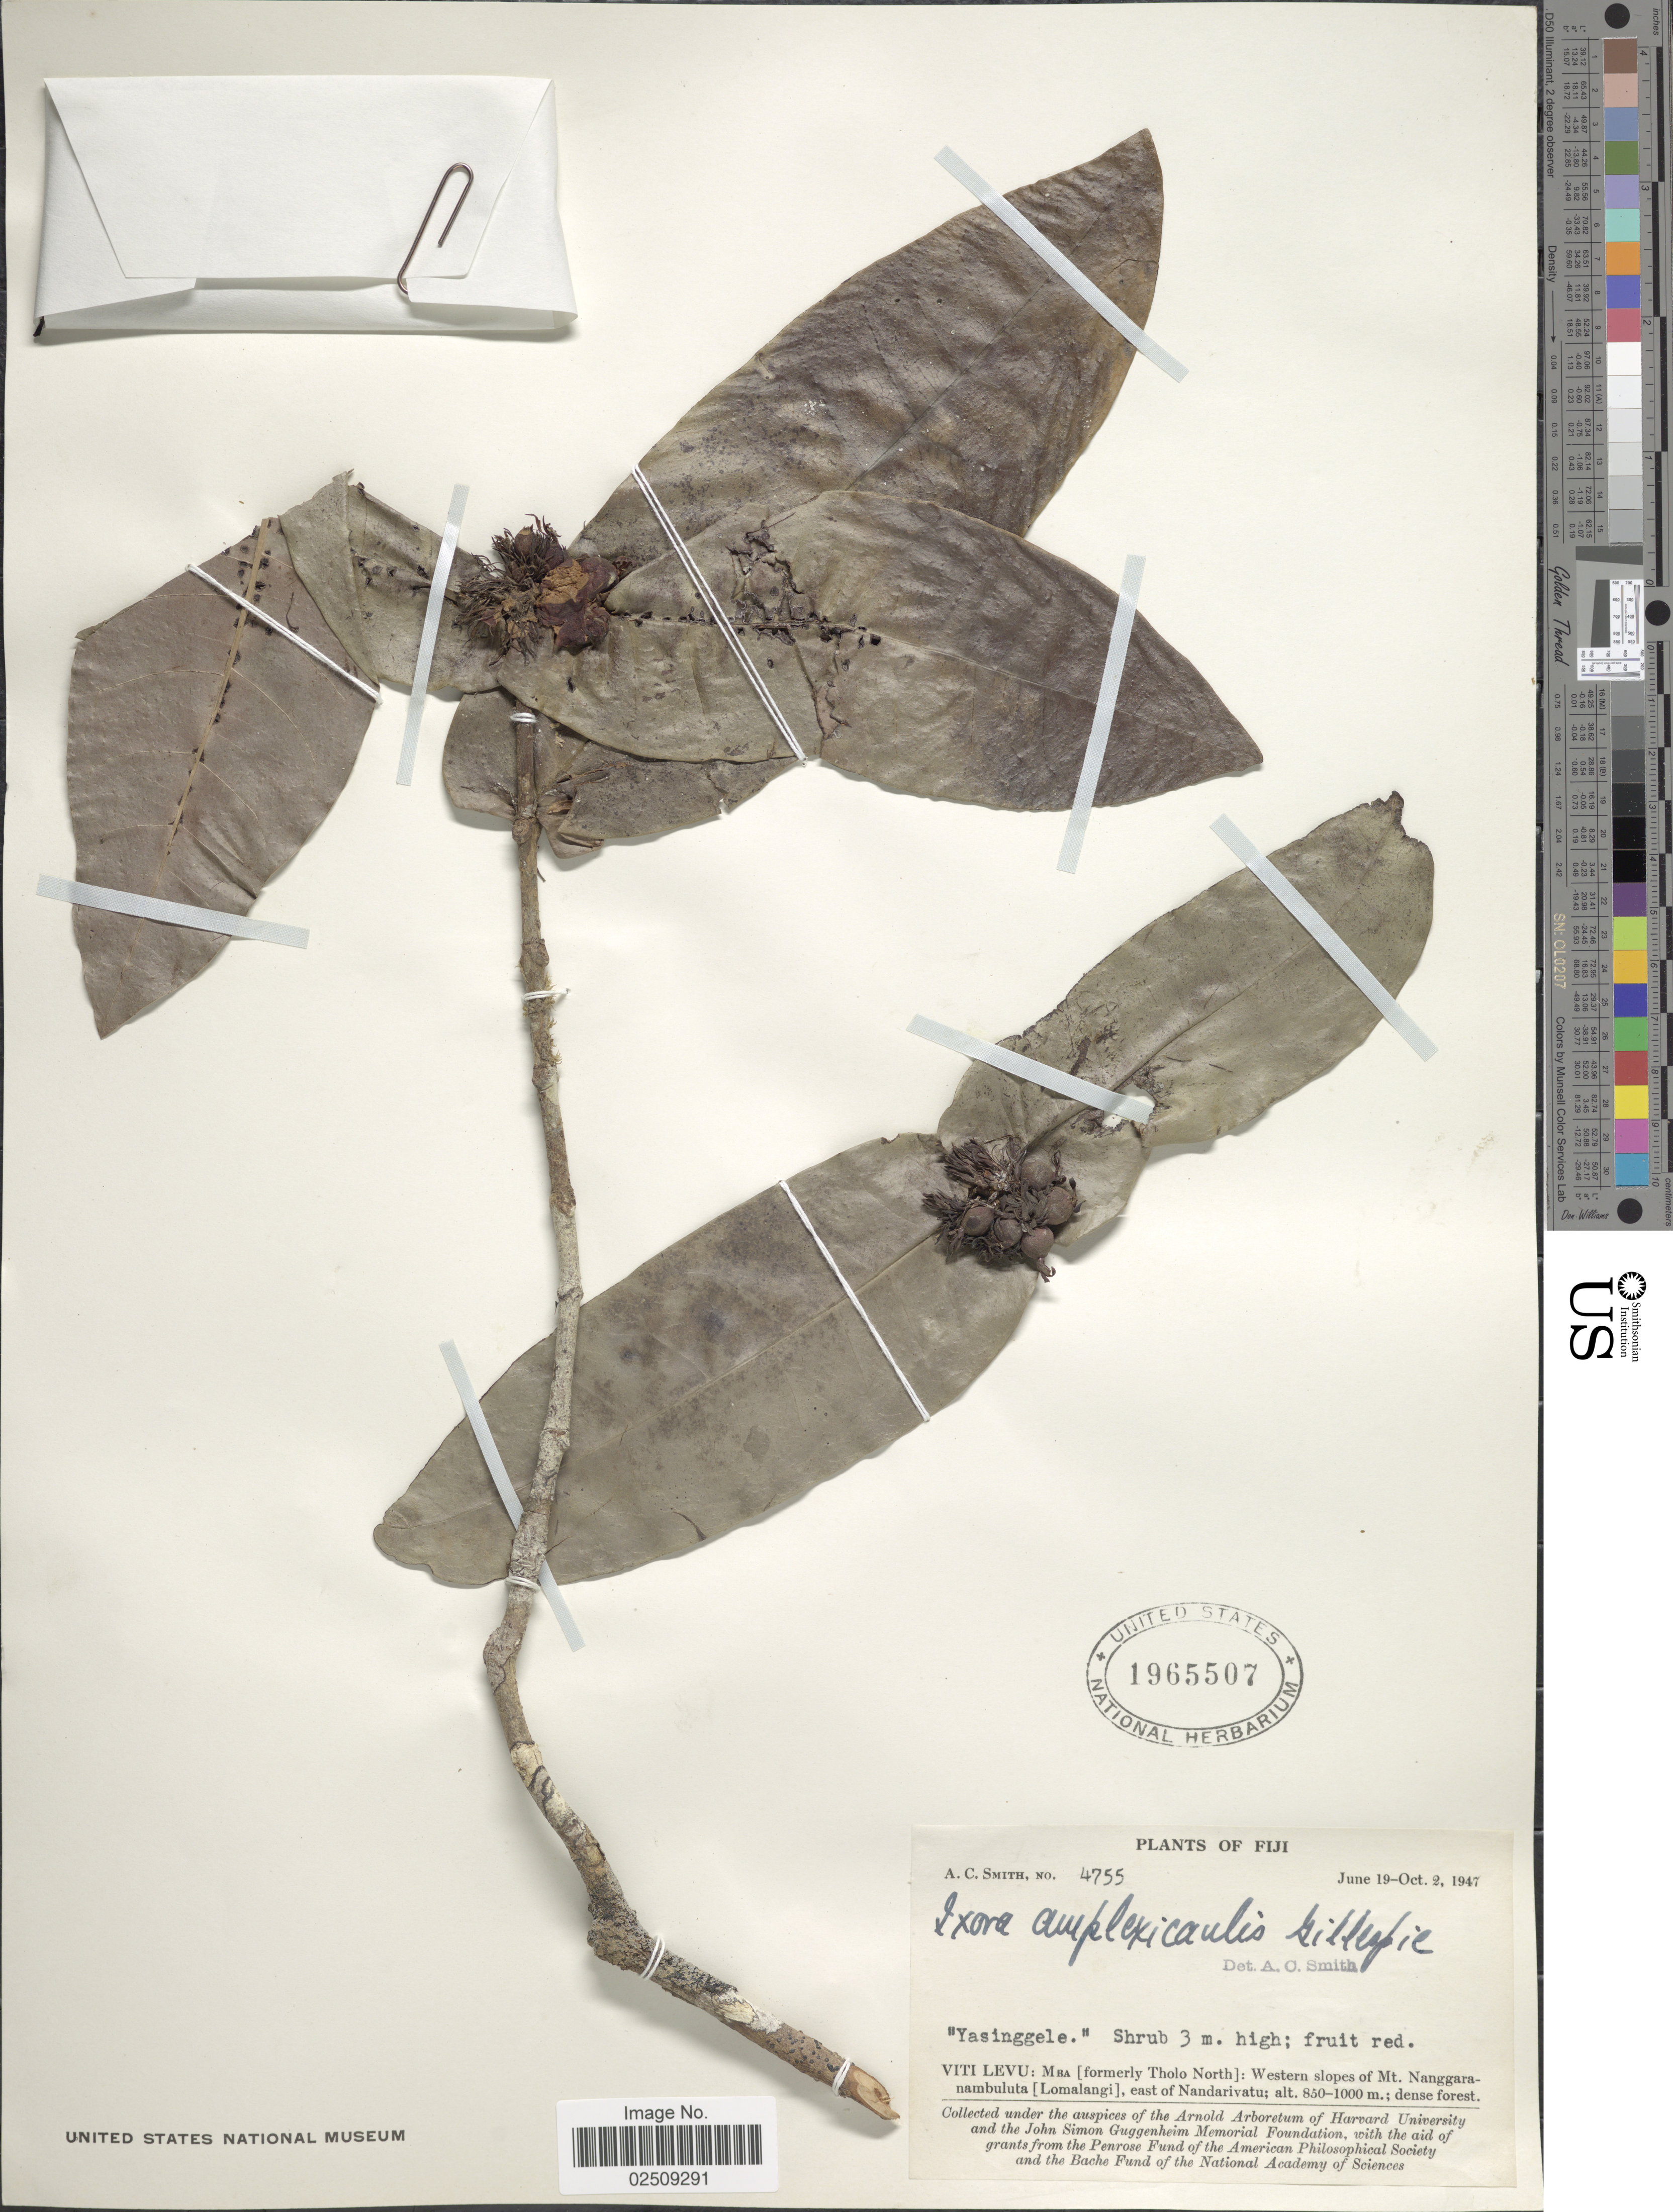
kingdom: Plantae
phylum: Tracheophyta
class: Magnoliopsida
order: Gentianales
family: Rubiaceae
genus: Ixora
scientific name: Ixora amplexicaulis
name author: Gillespie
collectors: A. C. Smith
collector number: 4755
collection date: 1947-06-19/1947-10-02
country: Fiji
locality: Yasinggele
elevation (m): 850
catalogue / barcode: US 1965507